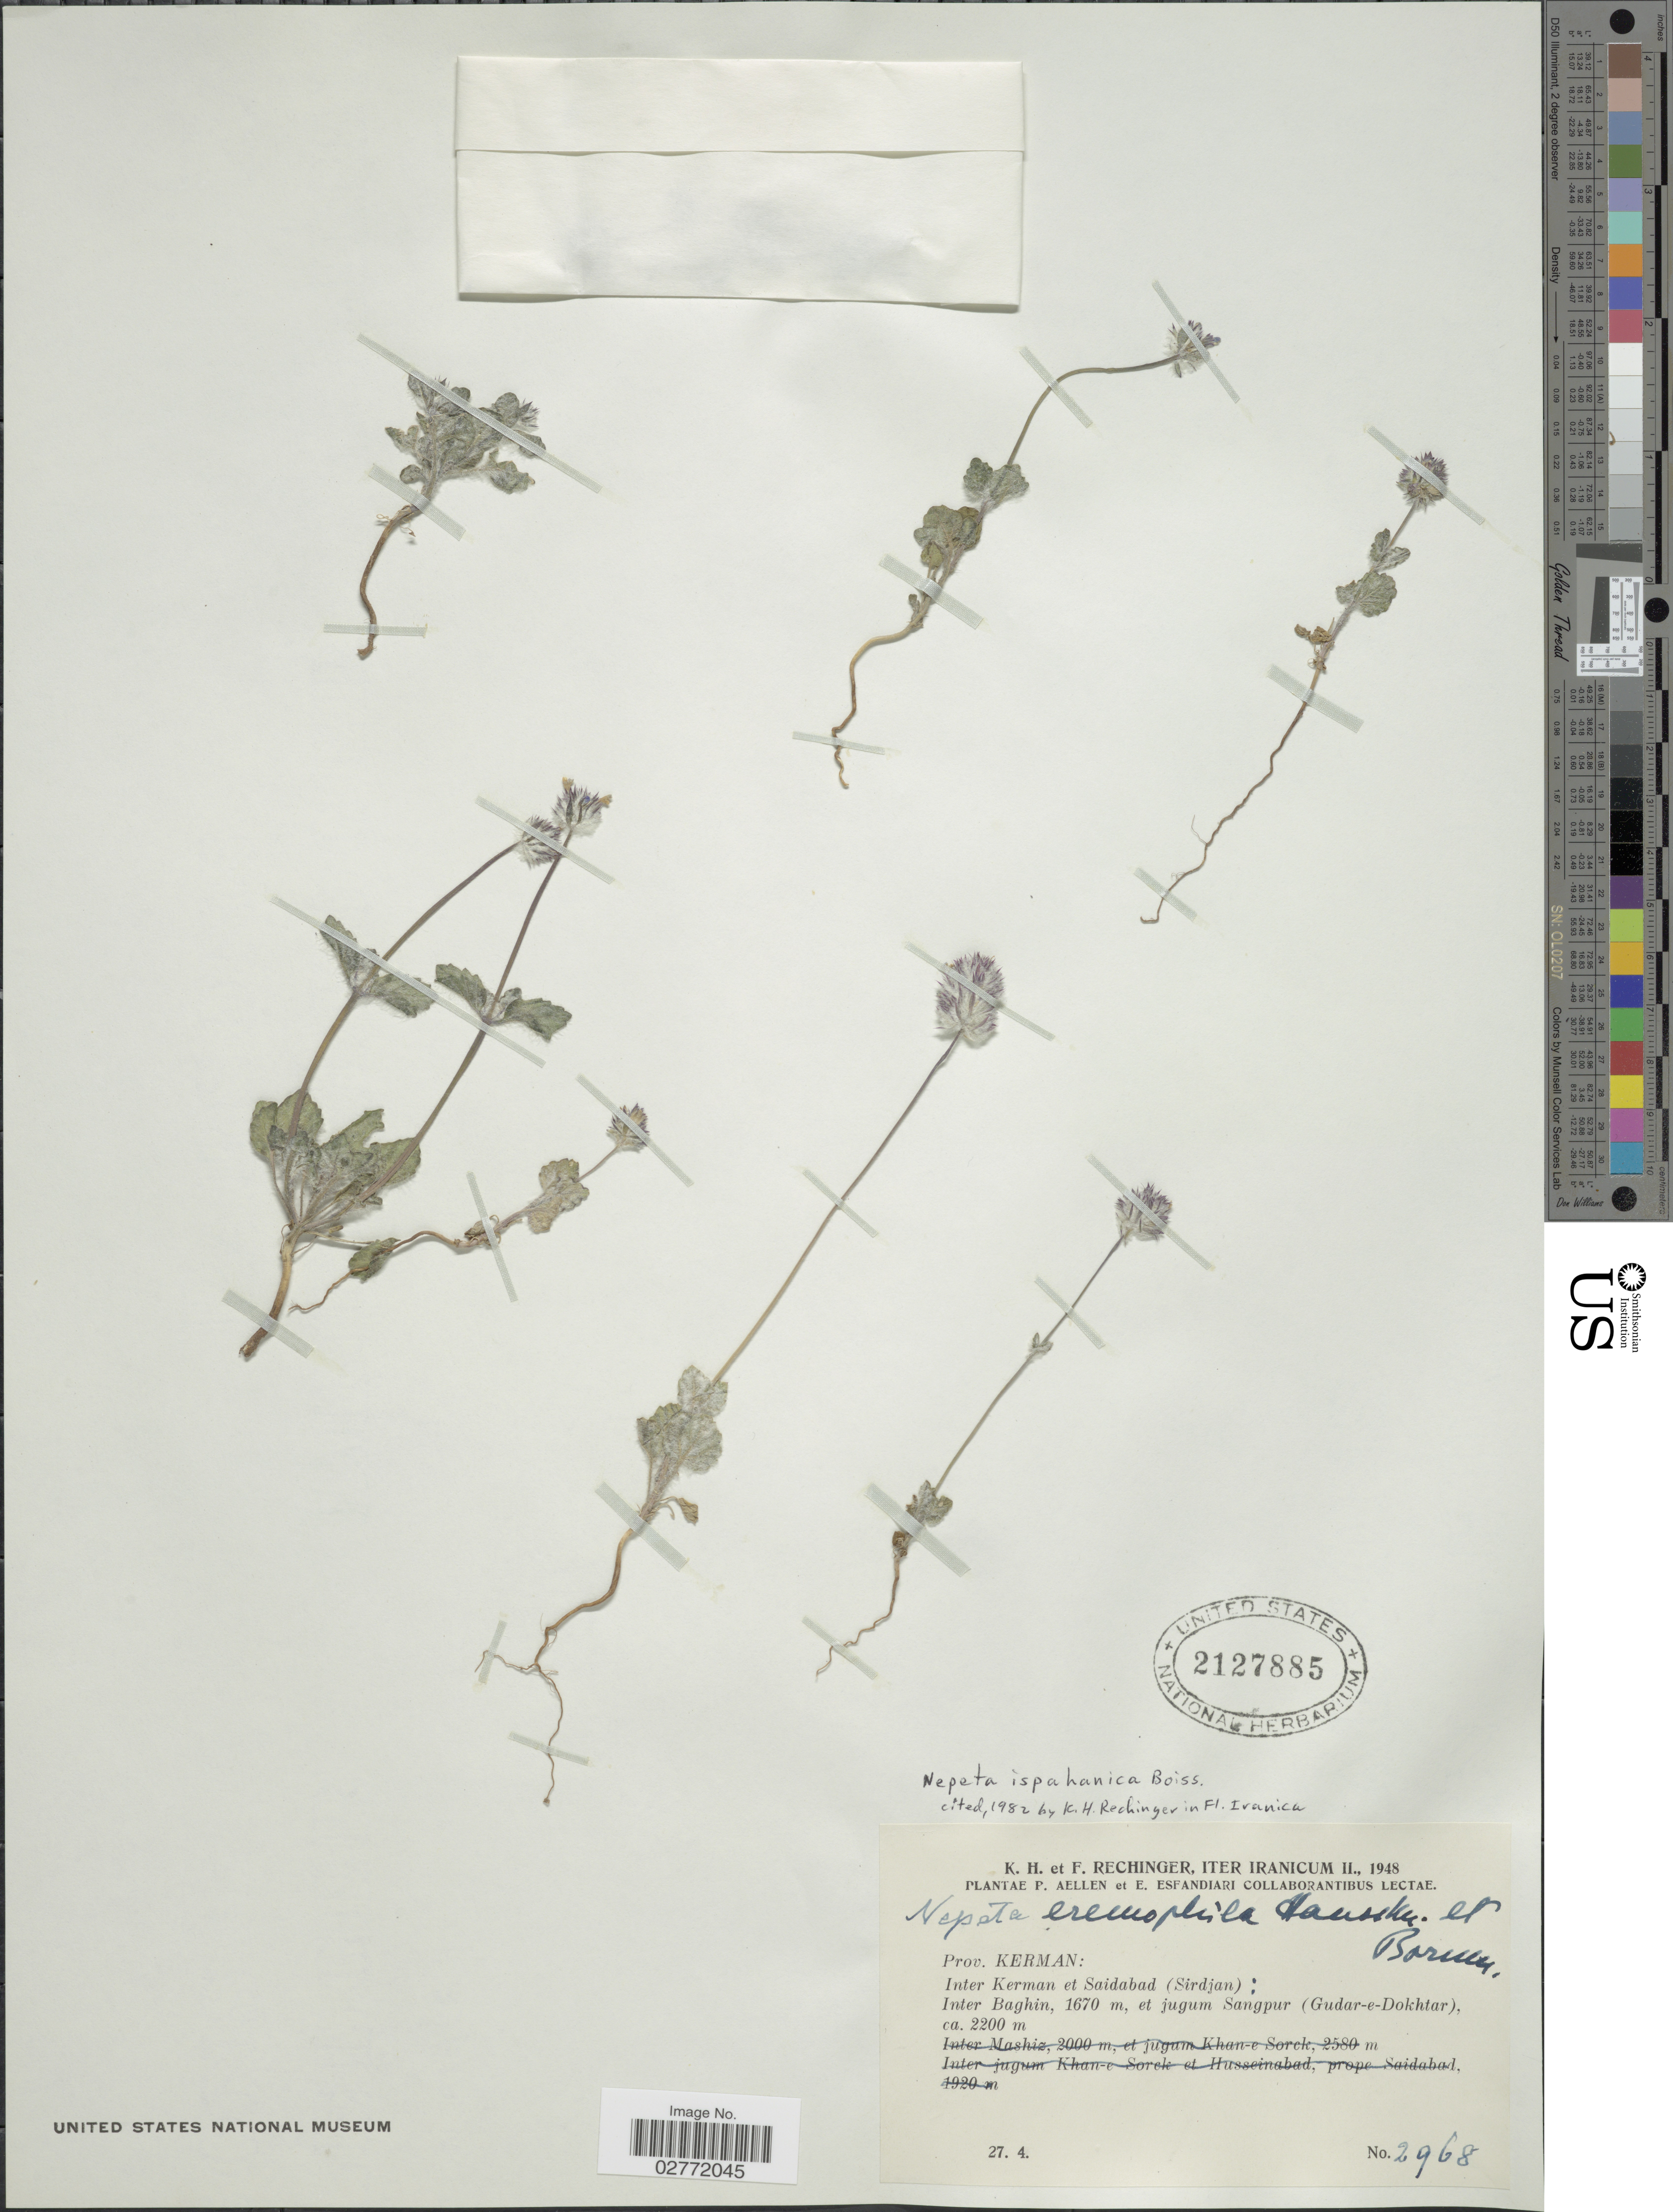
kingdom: Plantae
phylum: Tracheophyta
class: Magnoliopsida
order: Lamiales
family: Lamiaceae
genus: Nepeta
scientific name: Nepeta ispahanica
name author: Boiss.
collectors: K. H. Rechinger, F. Rechinger, P. Aellen & E. Esfandiari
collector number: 2968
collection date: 1948-04-27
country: Iran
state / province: Kerman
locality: Inter Kerman et Saidabad (Sirdjan), Inter Baghin et jugum Sangpur (Gudar-e-Dokhtar).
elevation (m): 1670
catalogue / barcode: US 2127885